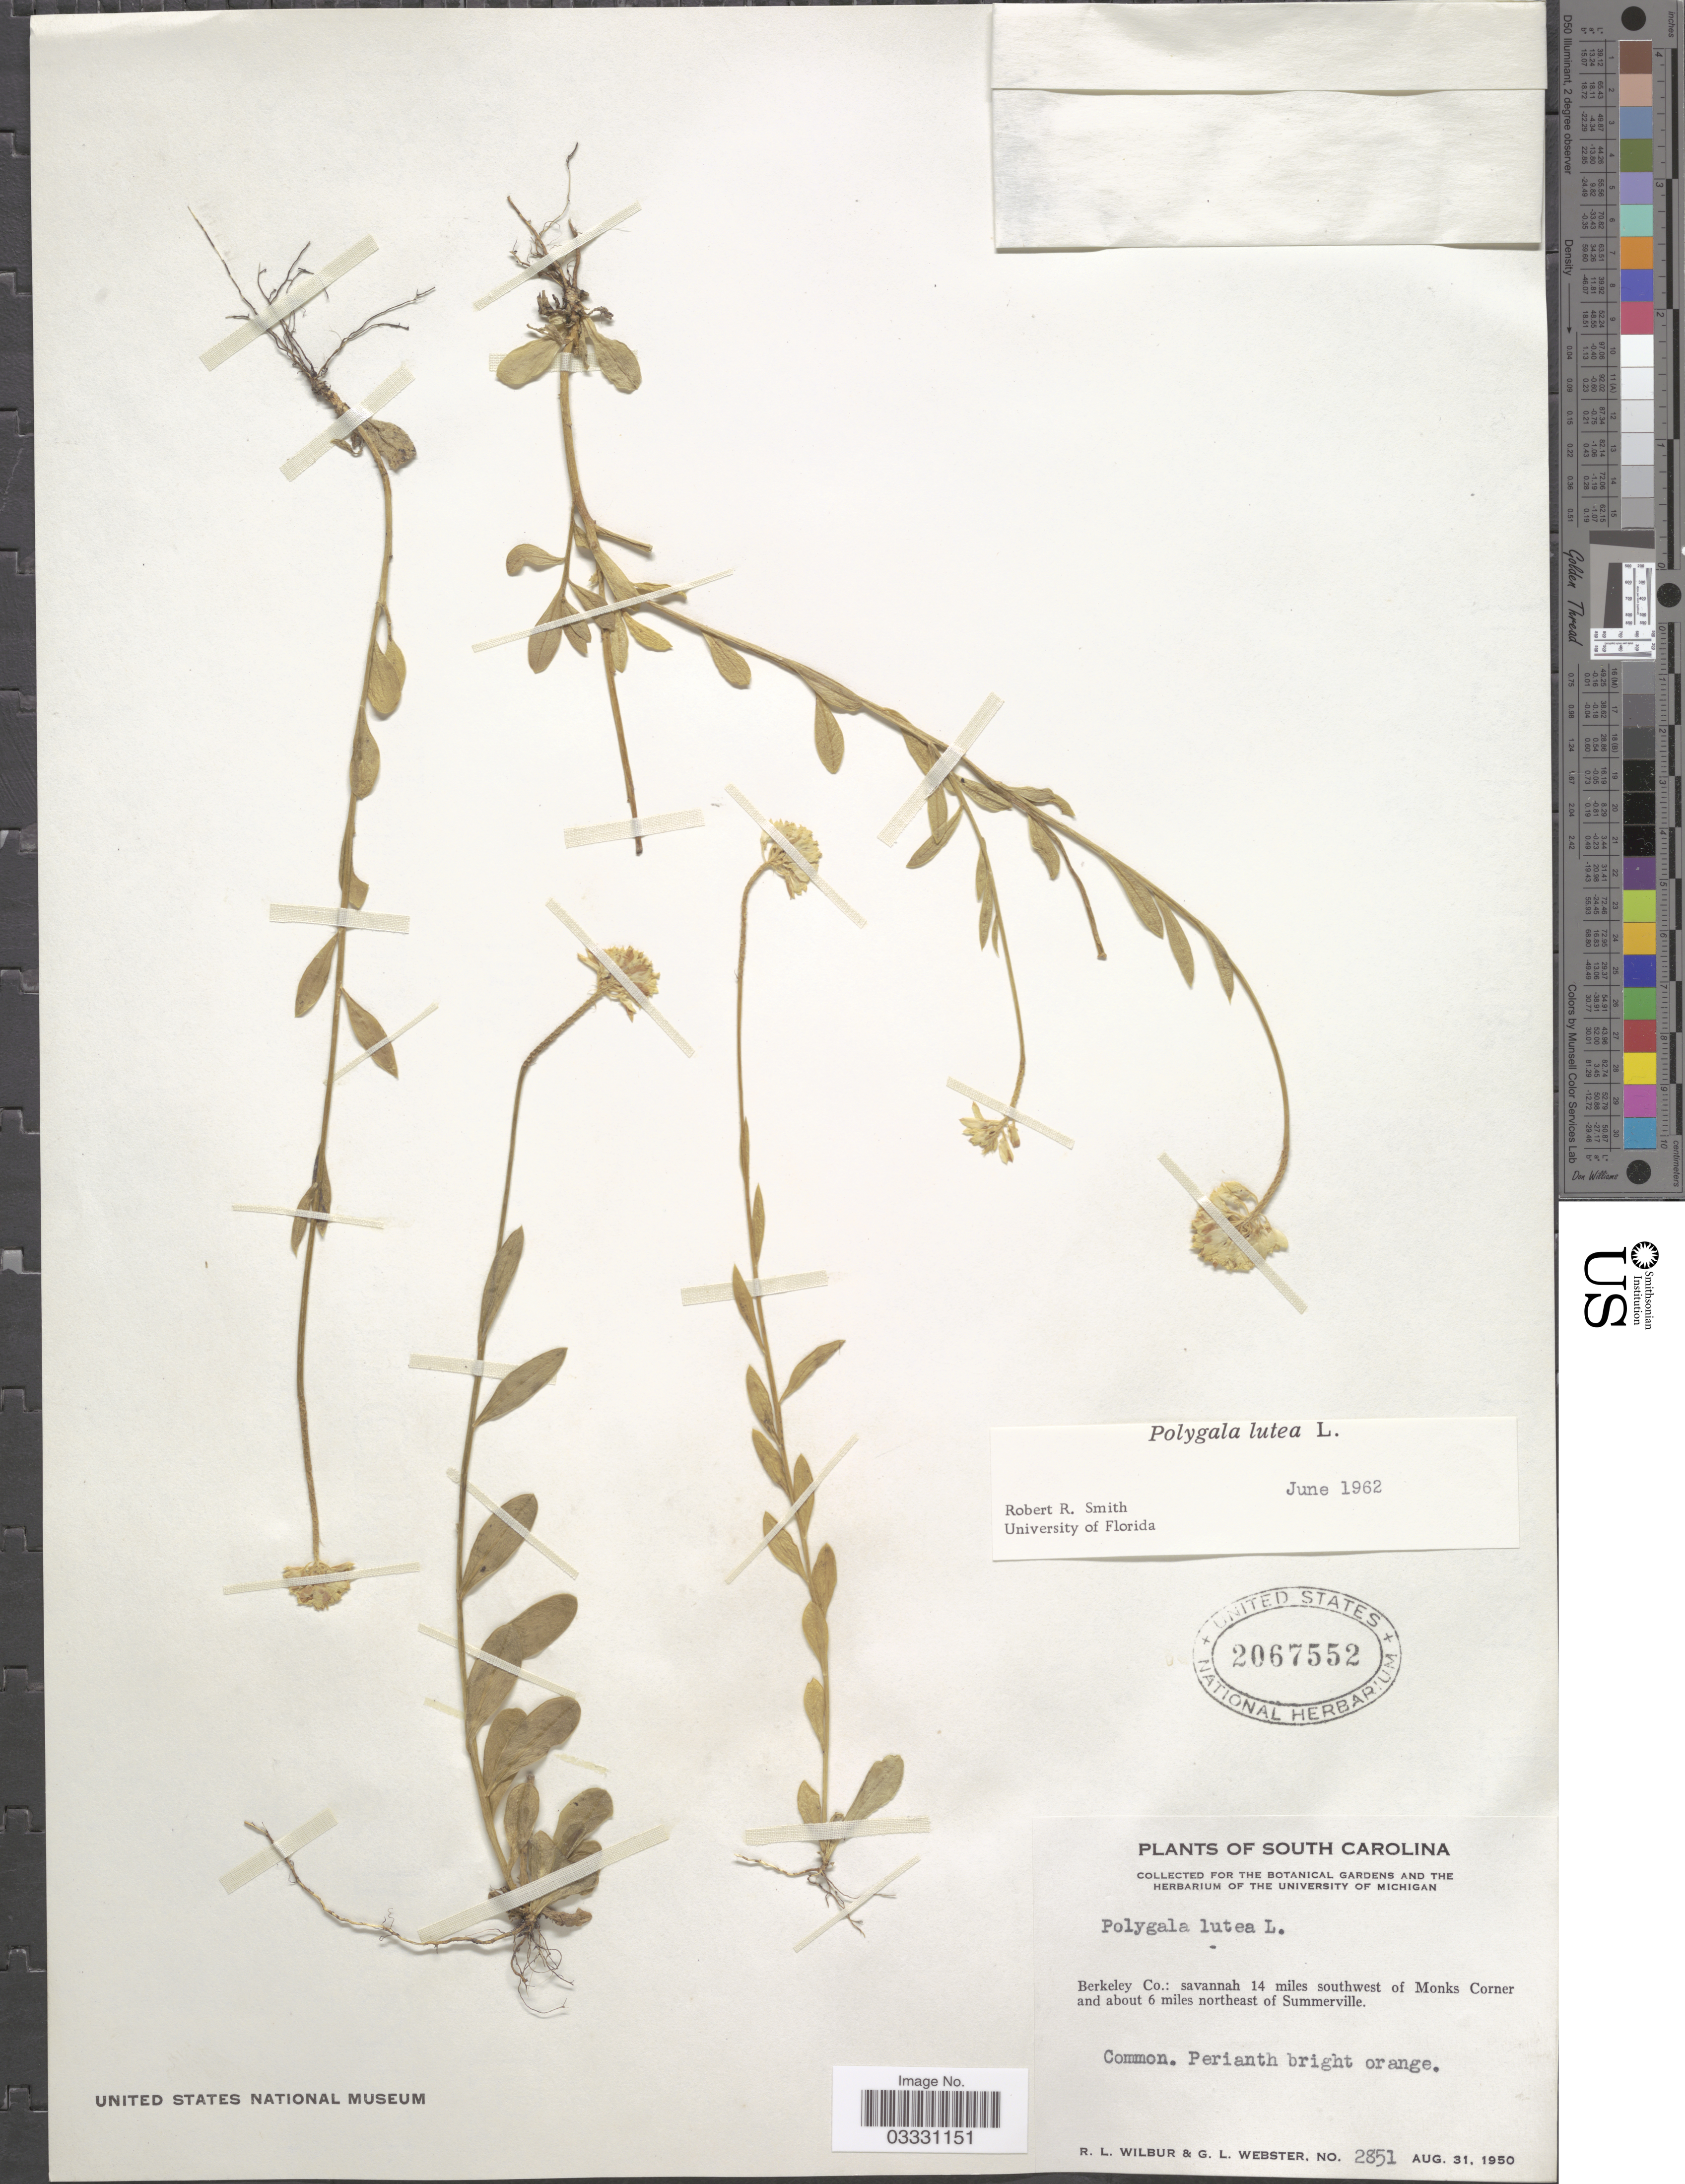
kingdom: Plantae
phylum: Tracheophyta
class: Magnoliopsida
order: Fabales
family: Polygalaceae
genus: Polygala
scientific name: Polygala lutea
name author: L.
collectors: R. L. Wilbur & G. L. Webster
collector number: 2851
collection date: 1950-08-31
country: United States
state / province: South Carolina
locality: Berkeley Co.: savannah 14 miles southwest of Monks Corner and about 6 miles northeast of Summerville.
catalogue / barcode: US 2067552